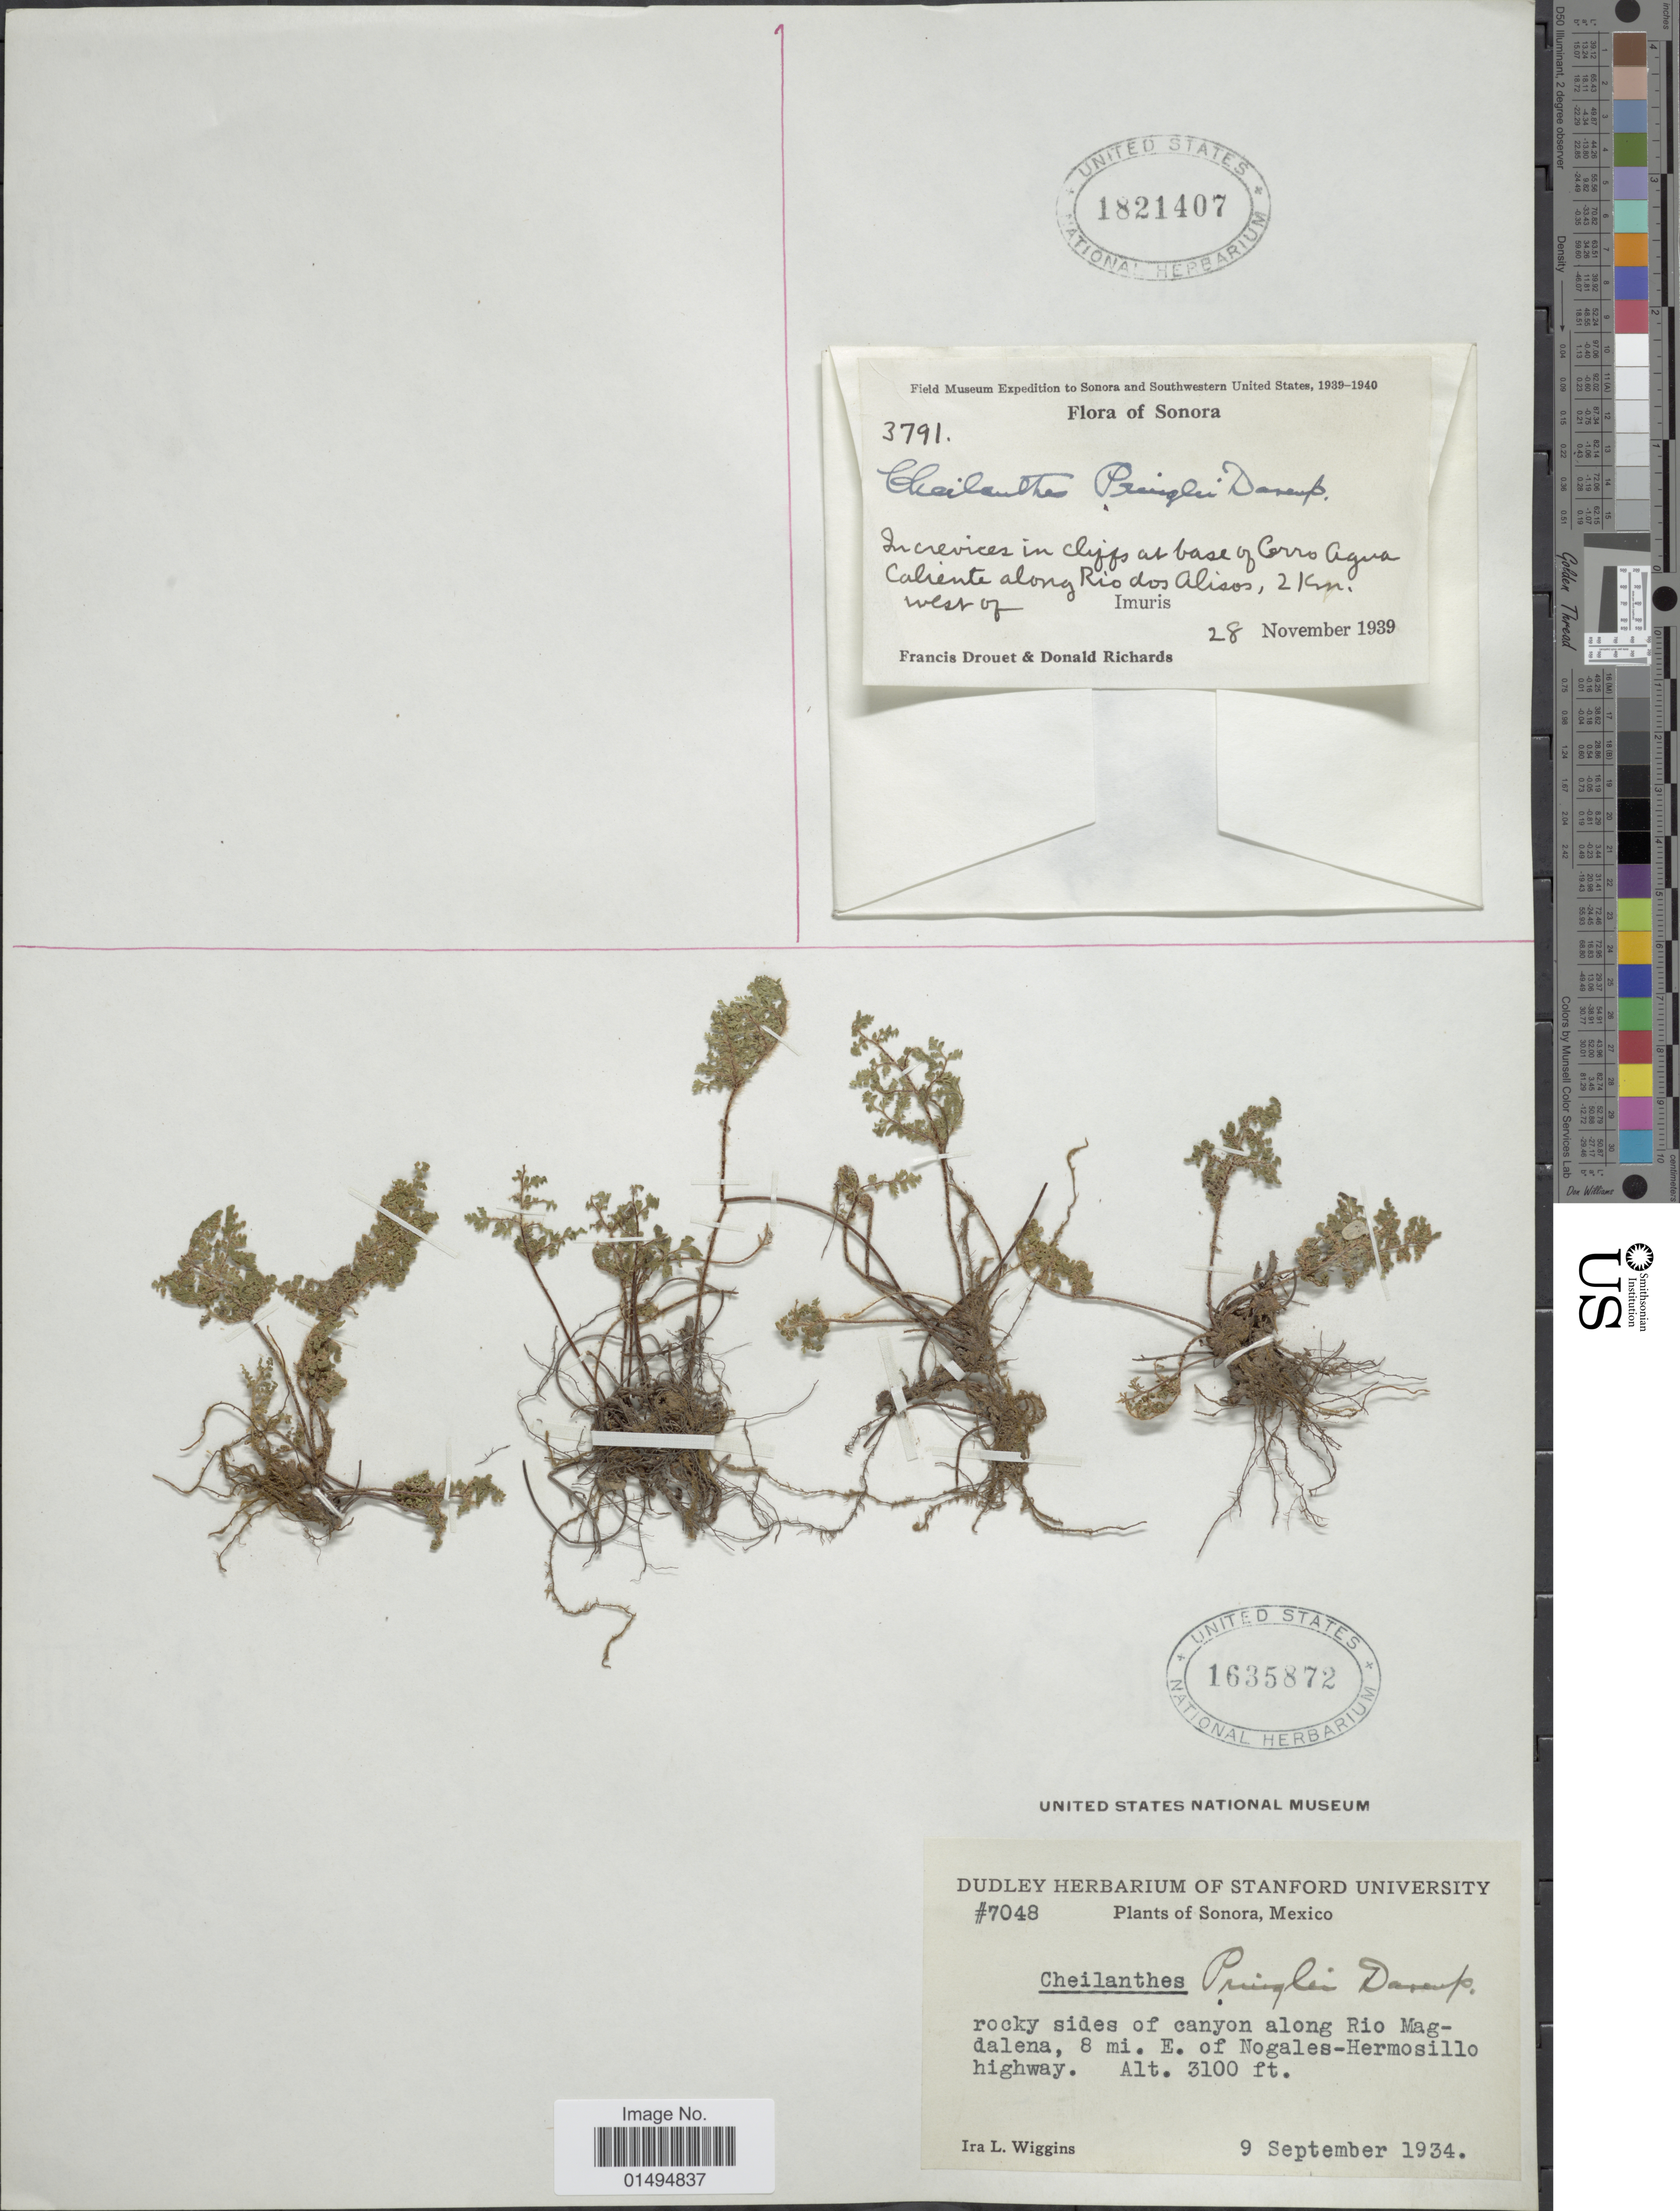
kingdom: Plantae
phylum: Tracheophyta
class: Polypodiopsida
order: Polypodiales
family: Pteridaceae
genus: Myriopteris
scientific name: Myriopteris pringlei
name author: (Davenp.) Grusz & Windham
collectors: F. E. Drouet & D. Richards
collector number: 3791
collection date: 1939-11-28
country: Mexico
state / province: Sonora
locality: At base of Cerro Agua Caliente along Rio dos Alisos, 2 km west of Imuris.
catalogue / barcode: US 1821407-2